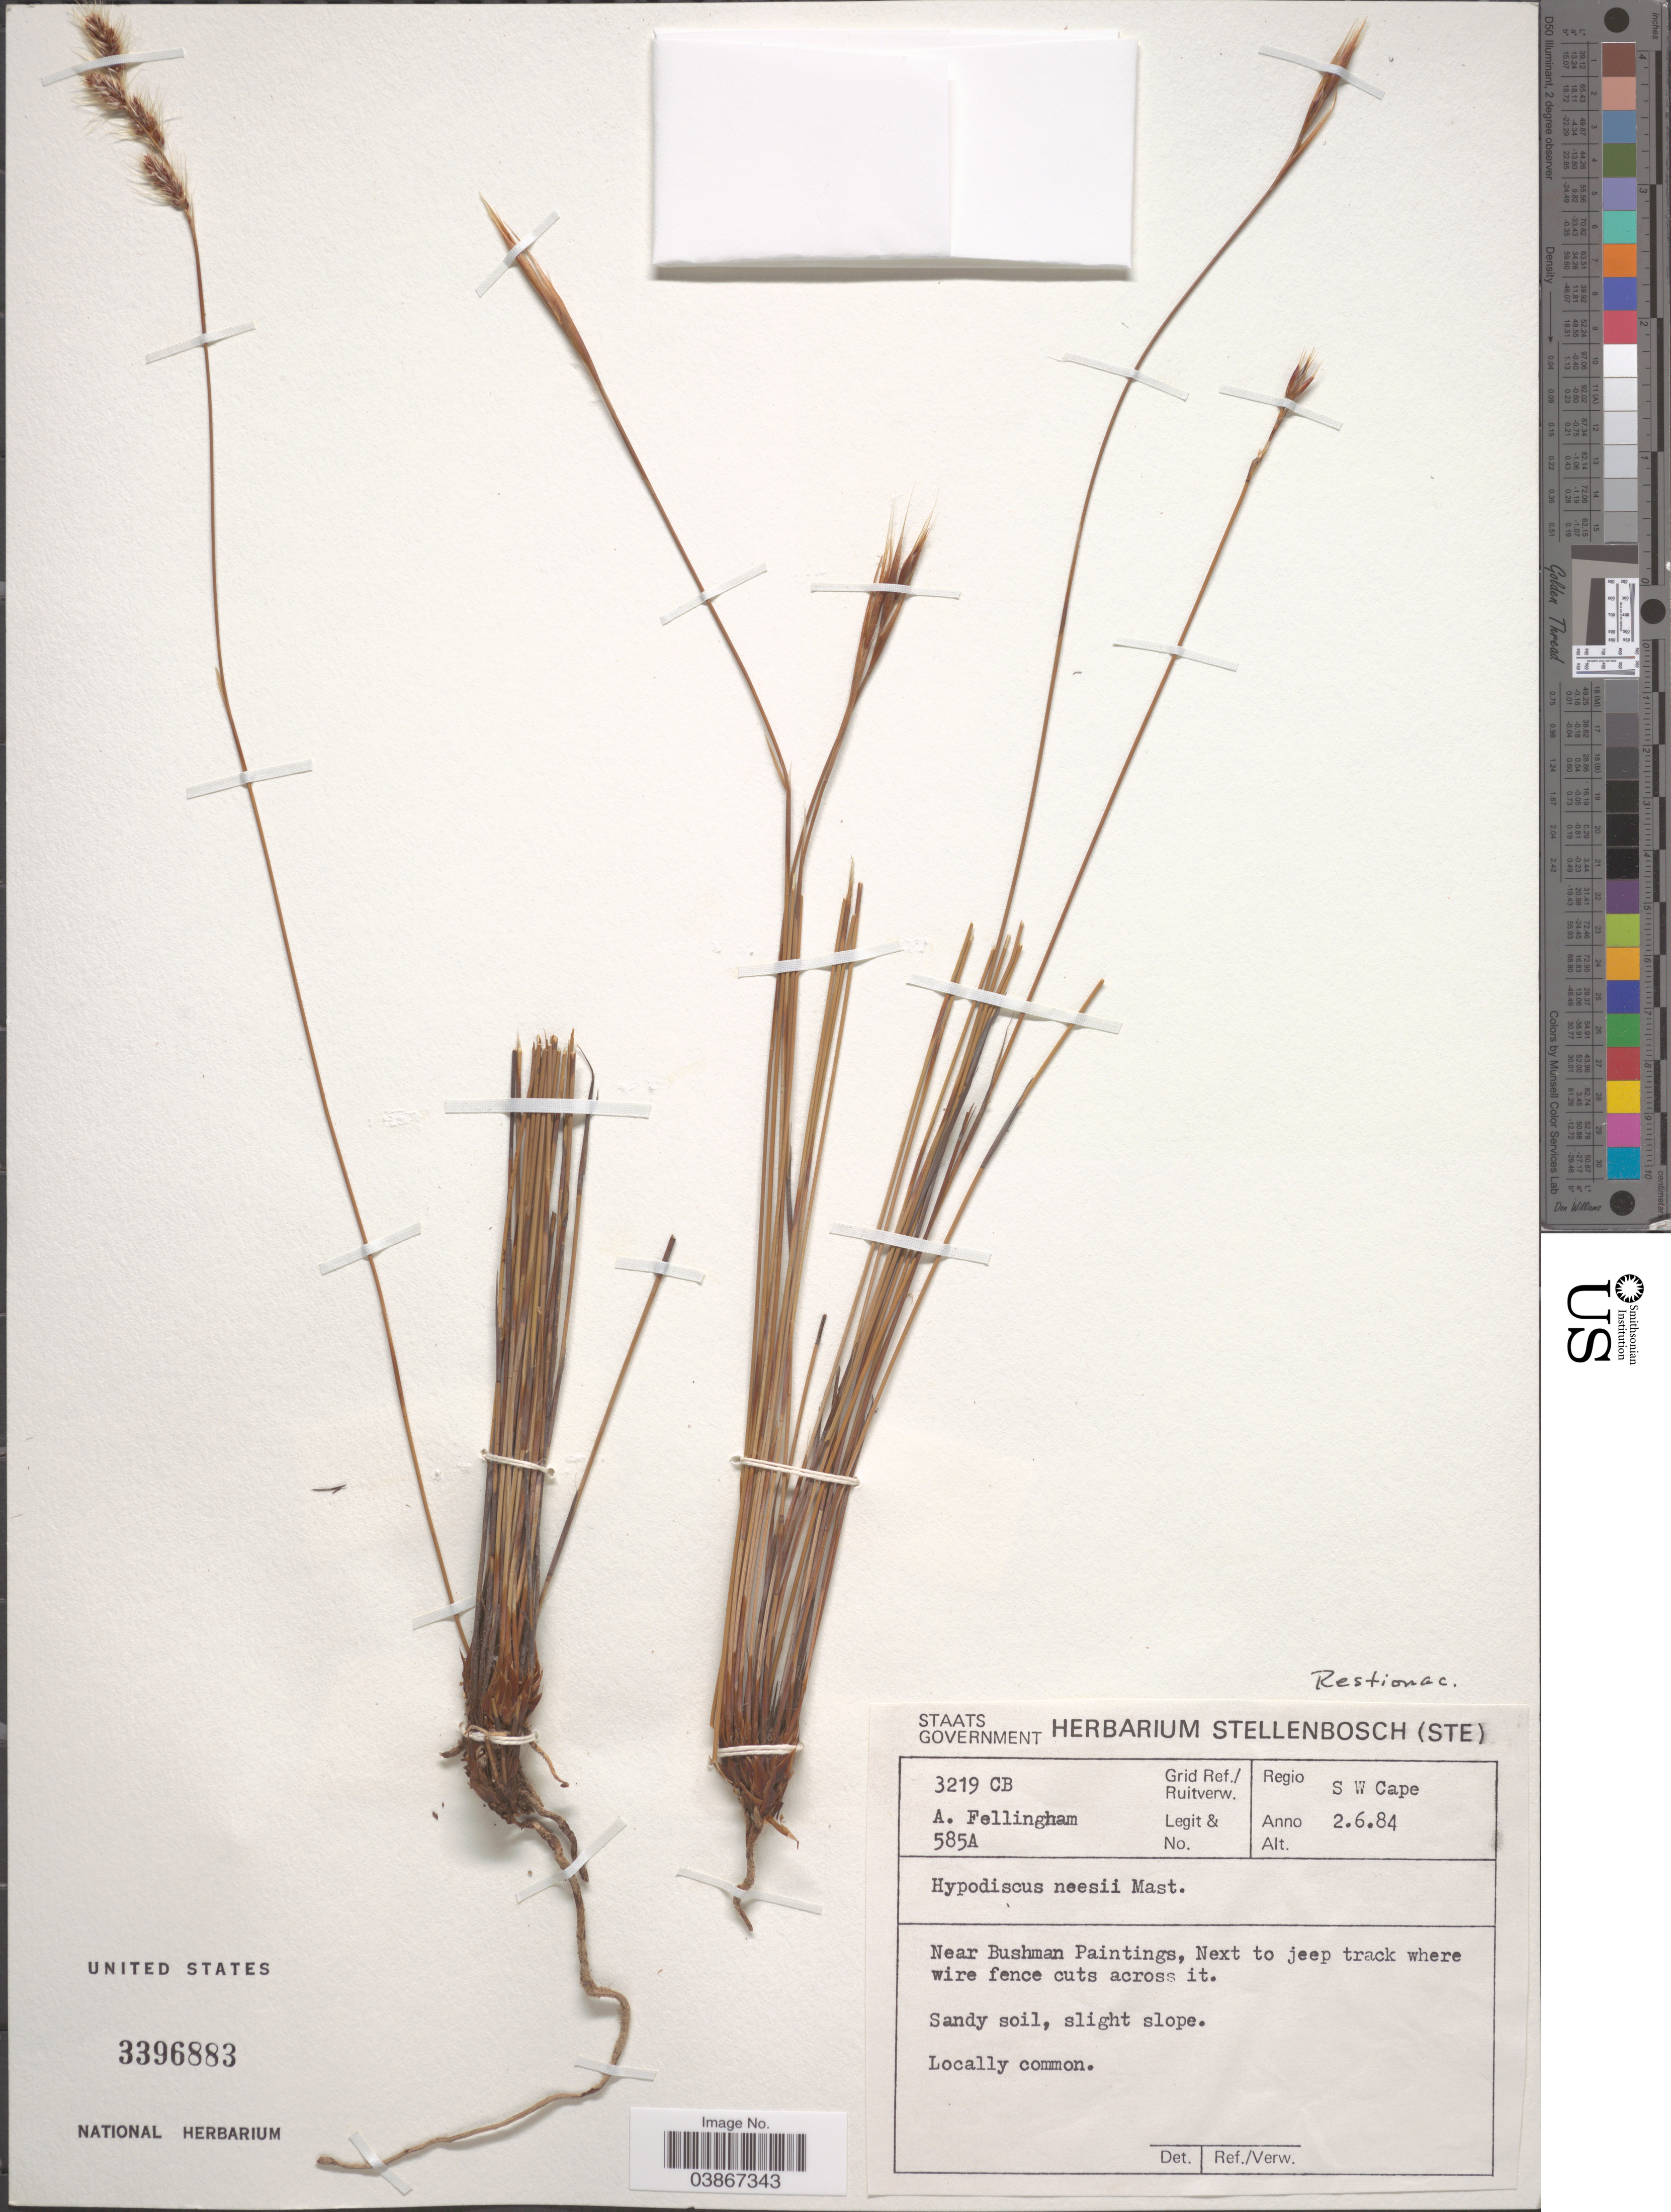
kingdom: Plantae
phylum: Tracheophyta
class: Liliopsida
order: Poales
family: Restionaceae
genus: Hypodiscus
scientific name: Hypodiscus neesii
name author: Mast.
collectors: A. Fellingham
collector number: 585A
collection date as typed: Transcribed d/m/y: 2/6/84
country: South Africa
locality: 3219 CB Grid Ref./ Ruitverw. Regio S W Cape. Near Bushman Paintings, Next to jeep track where wire fence cuts across it.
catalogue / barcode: US 3396883